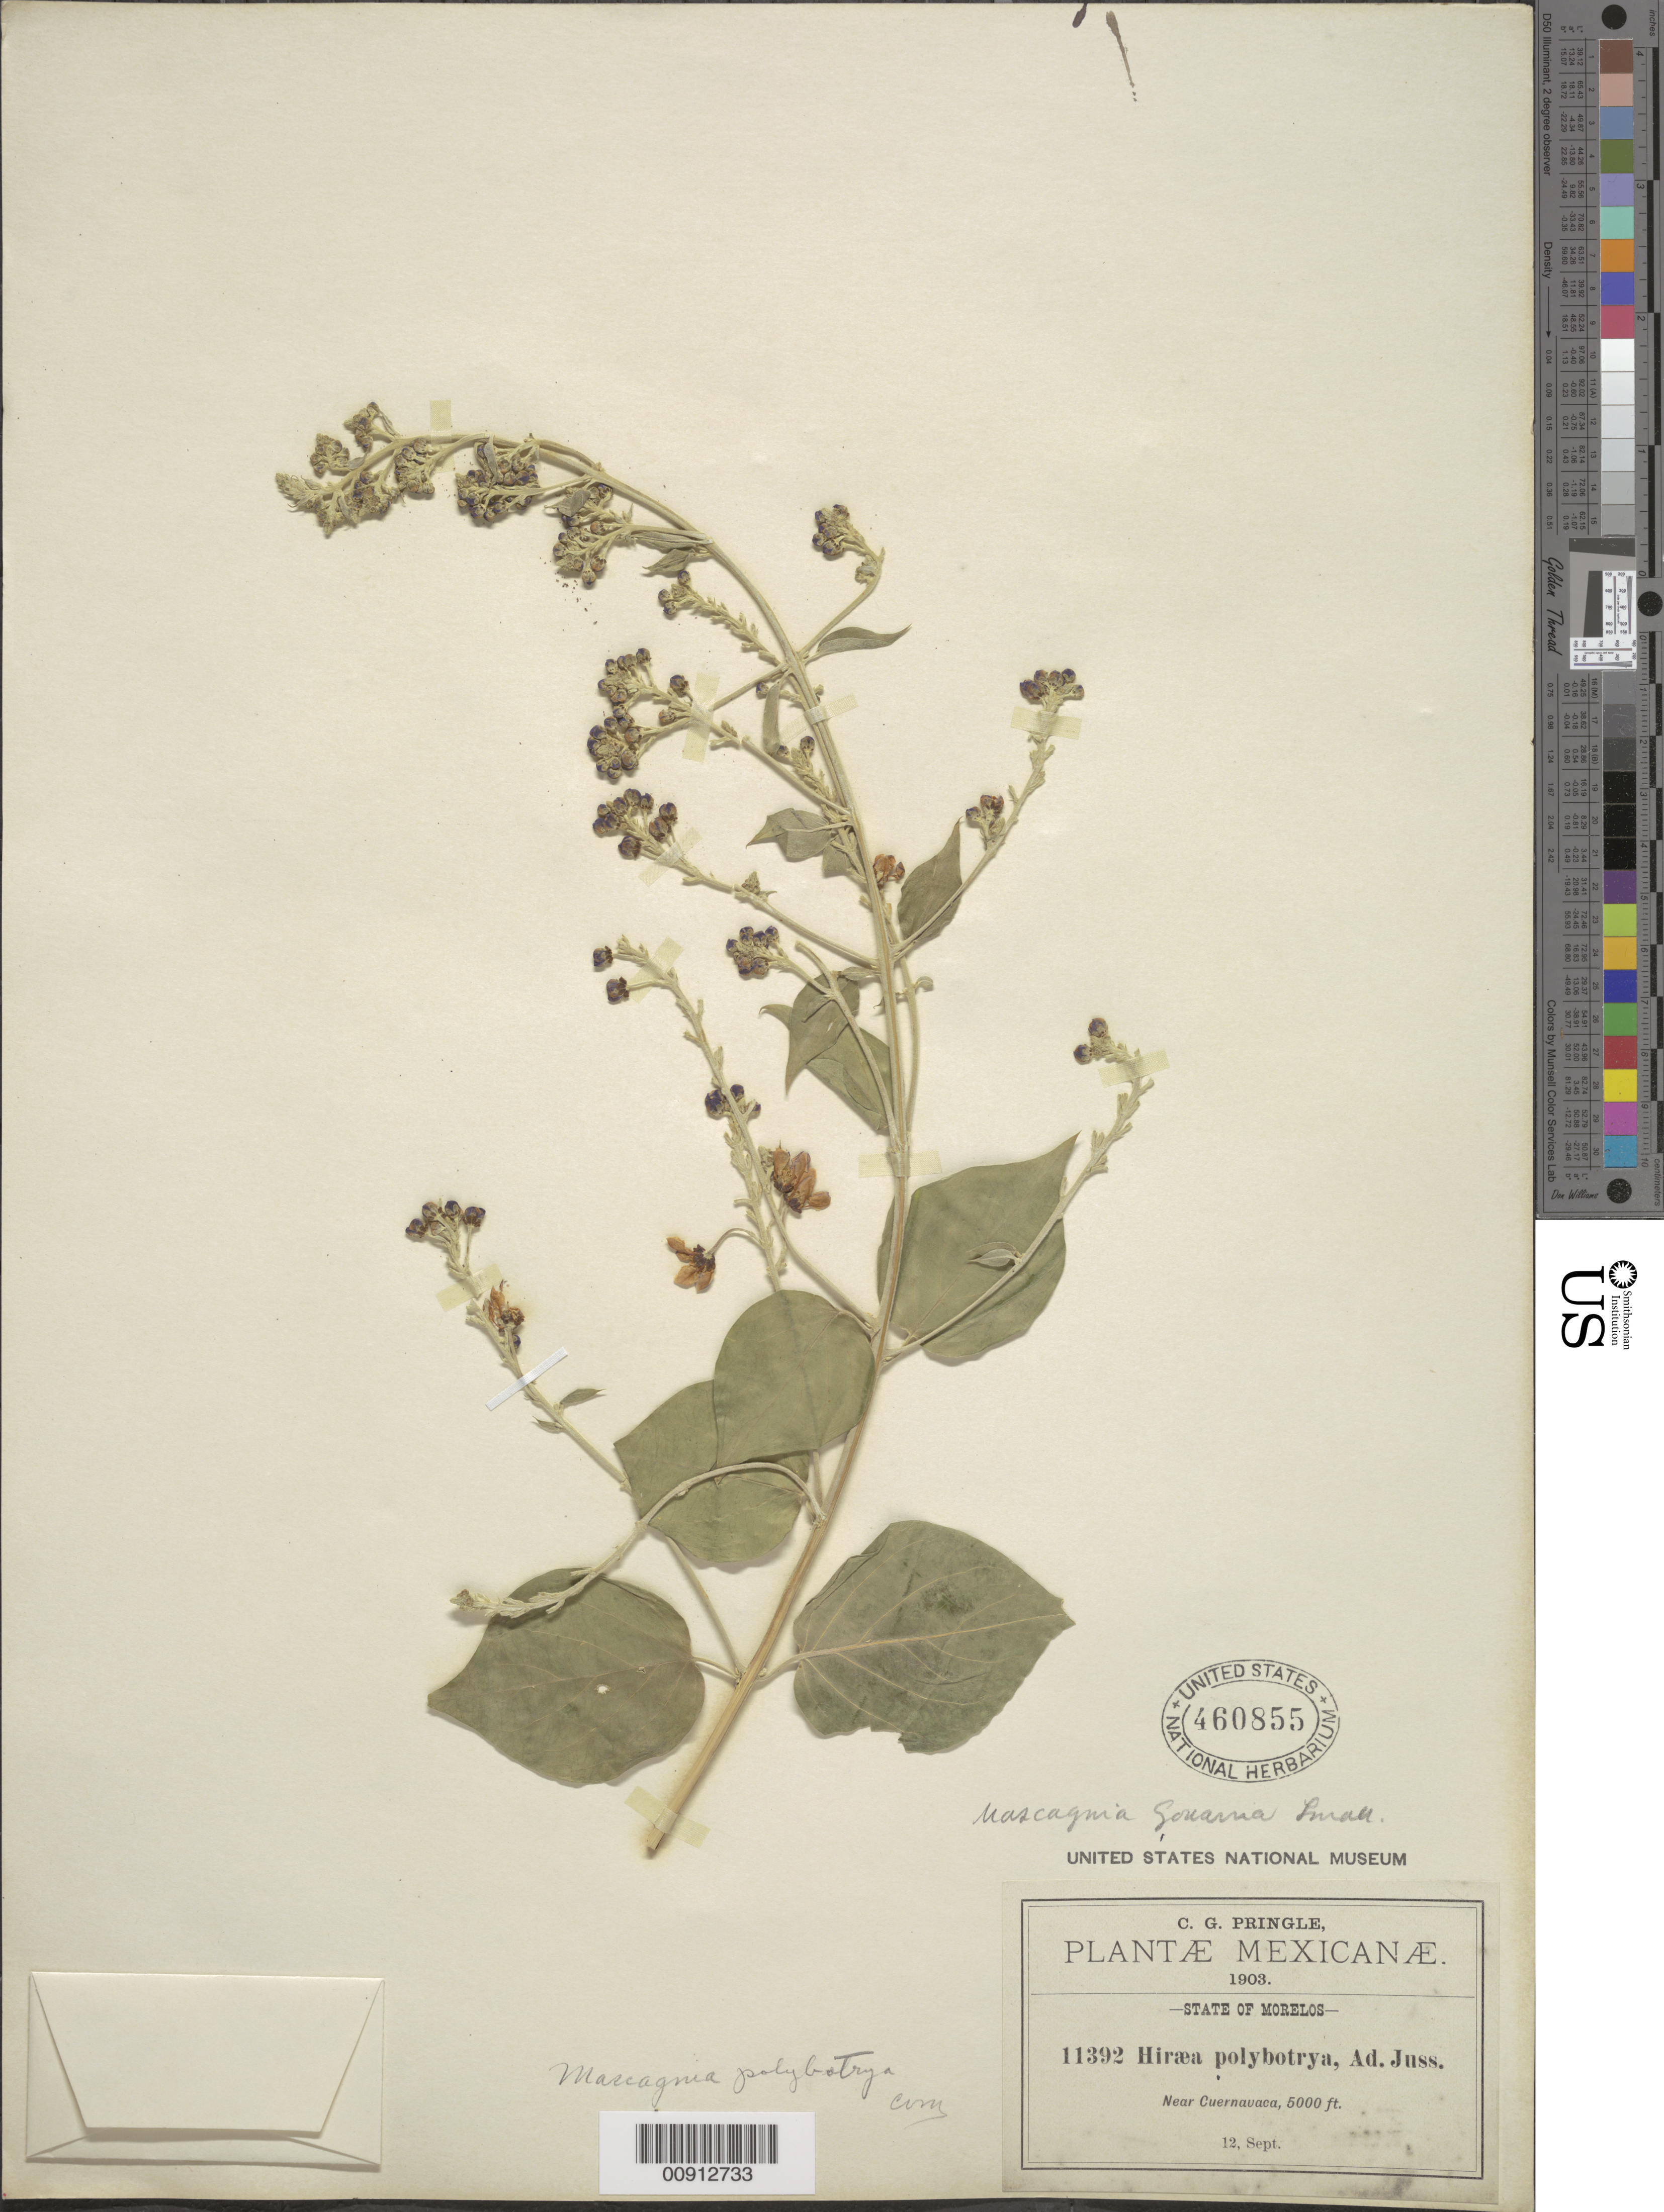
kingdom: Plantae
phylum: Tracheophyta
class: Magnoliopsida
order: Malpighiales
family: Malpighiaceae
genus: Mascagnia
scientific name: Mascagnia polybotrya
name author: (A. Juss.) Nied.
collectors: C. G. Pringle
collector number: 11392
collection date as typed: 12 Sep 1903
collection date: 1903-09-12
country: Mexico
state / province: Morelos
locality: Near Cuernavaca, State of Morelos.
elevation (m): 1524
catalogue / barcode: US 460855